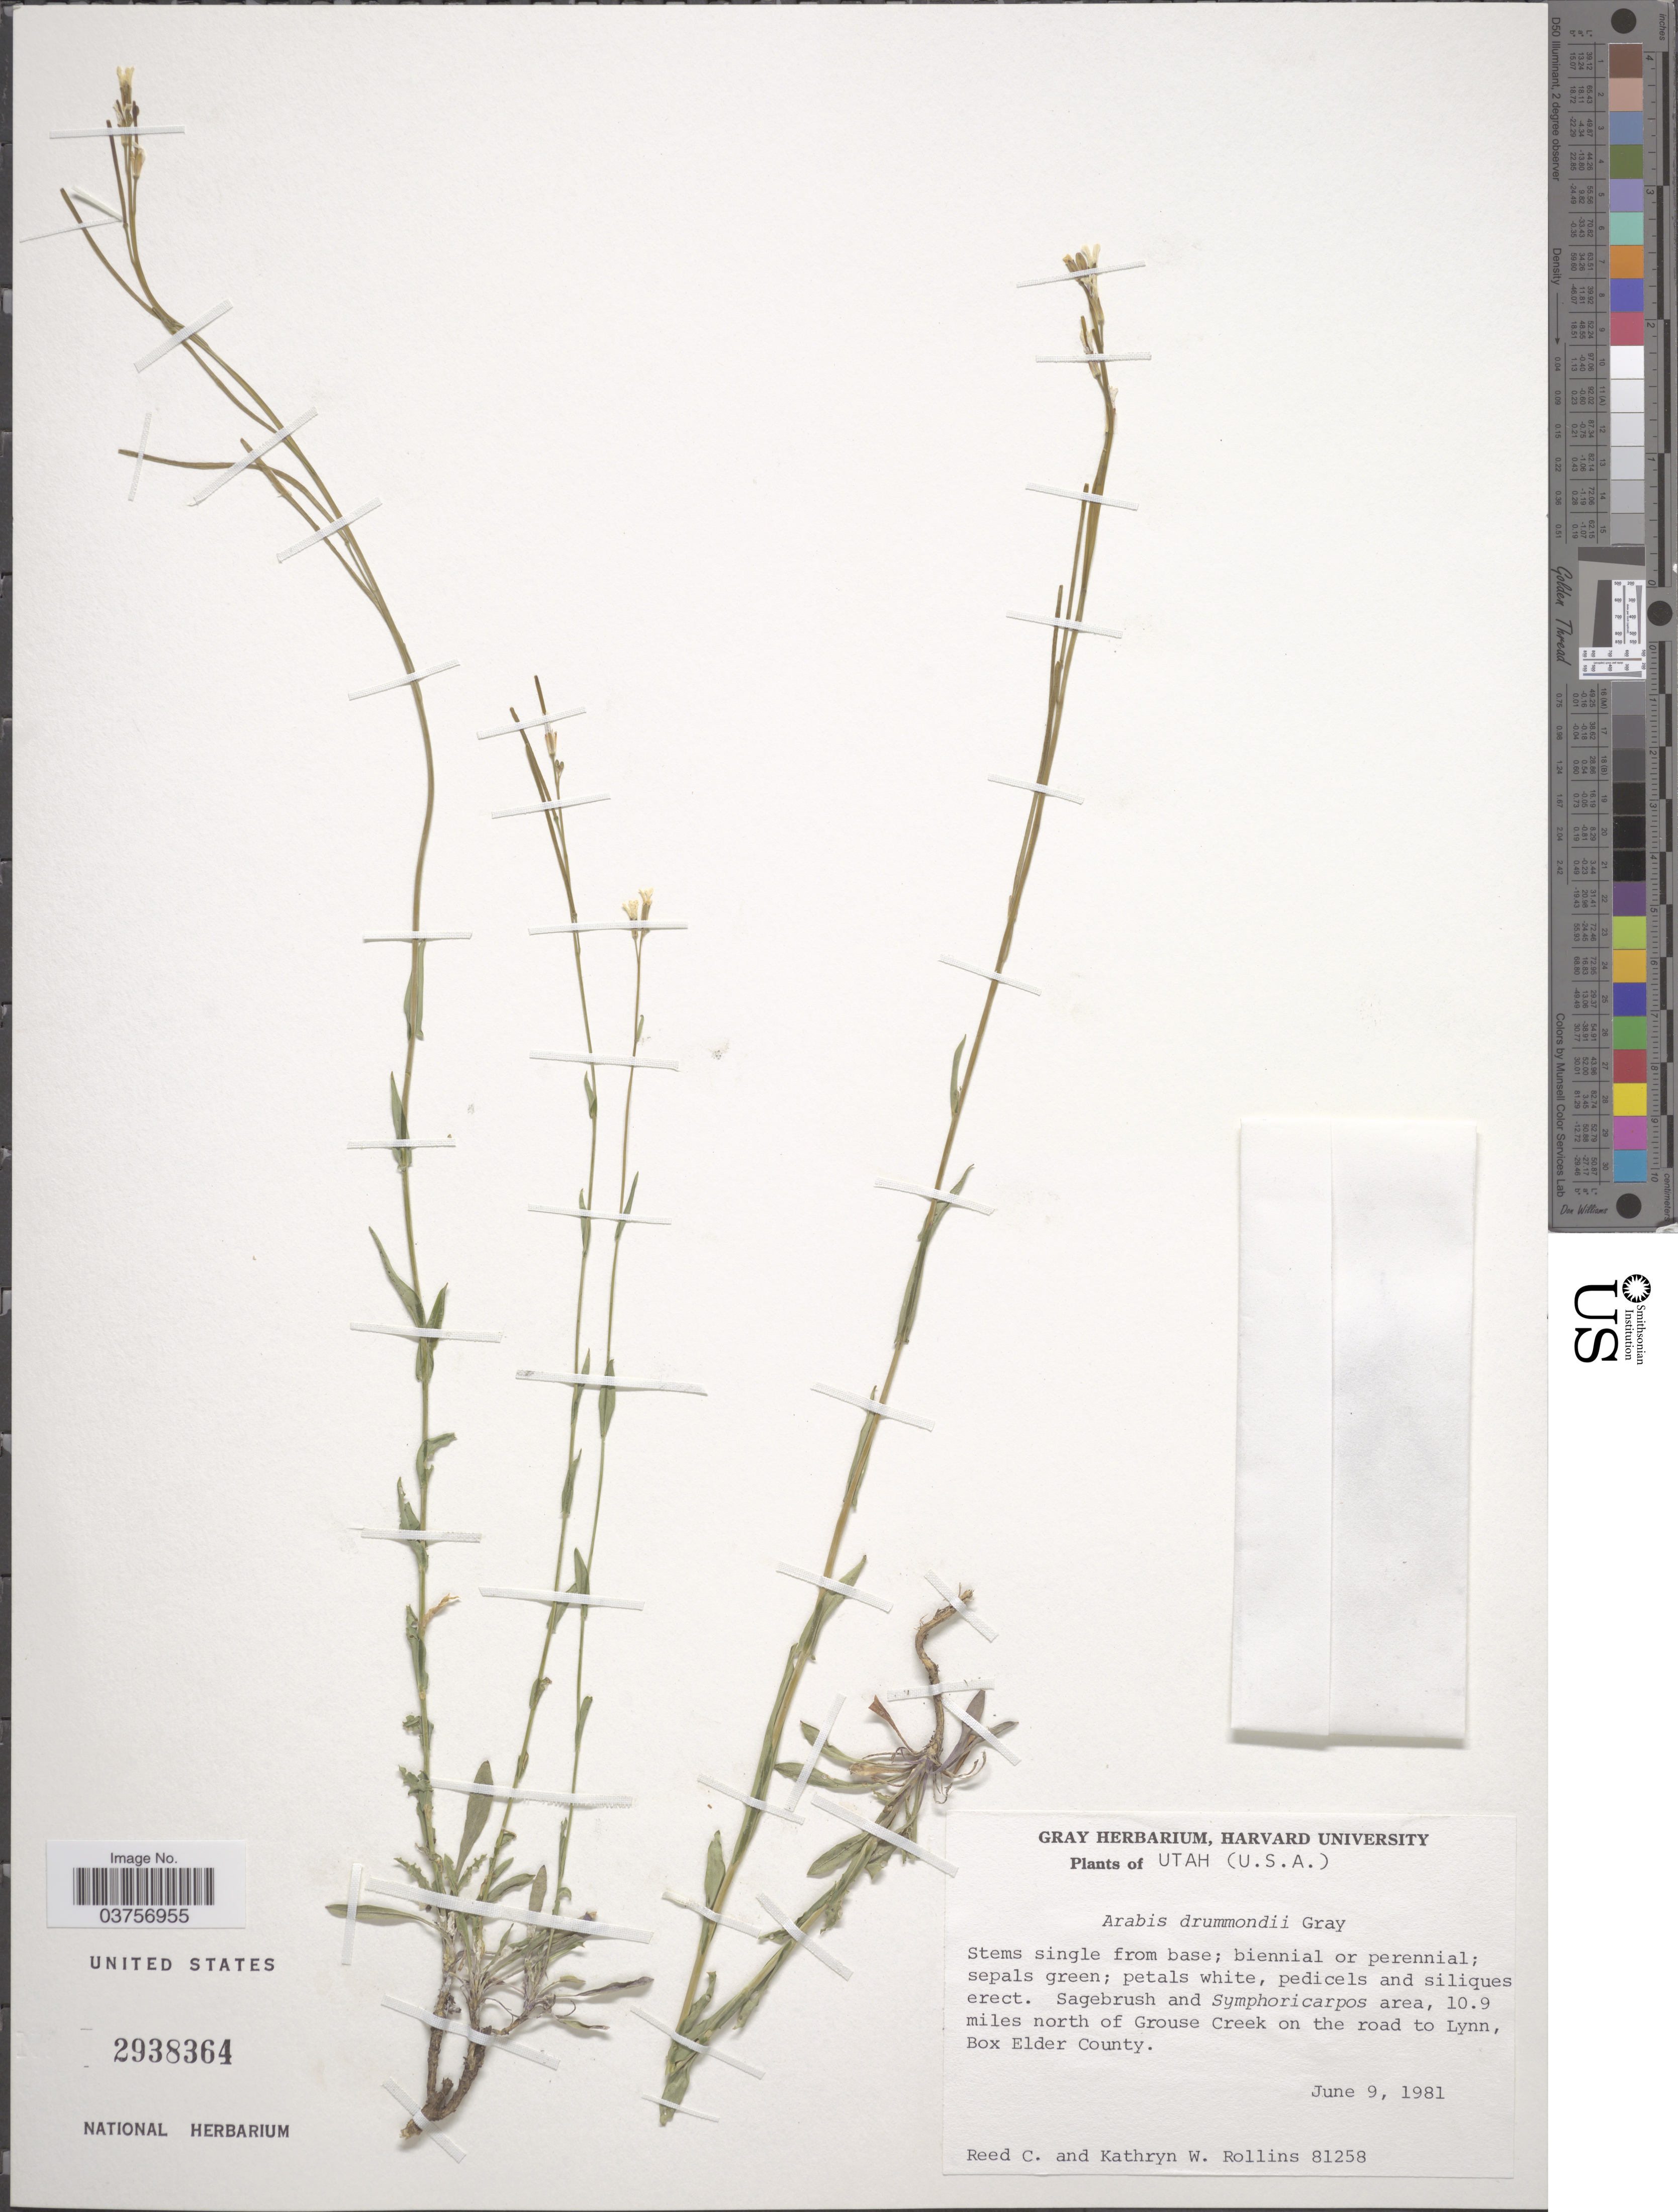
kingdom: Plantae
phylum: Tracheophyta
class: Magnoliopsida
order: Brassicales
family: Brassicaceae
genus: Arabis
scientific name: Arabis drummondii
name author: A. Gray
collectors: R. C. Rollins & K. W. Rollins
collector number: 81258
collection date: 1981-06-09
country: United States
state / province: Utah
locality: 10.9 miles north of Grouse Creek on the road to Lynn, Box Elder County.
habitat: sagebrush area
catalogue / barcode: US 2938364